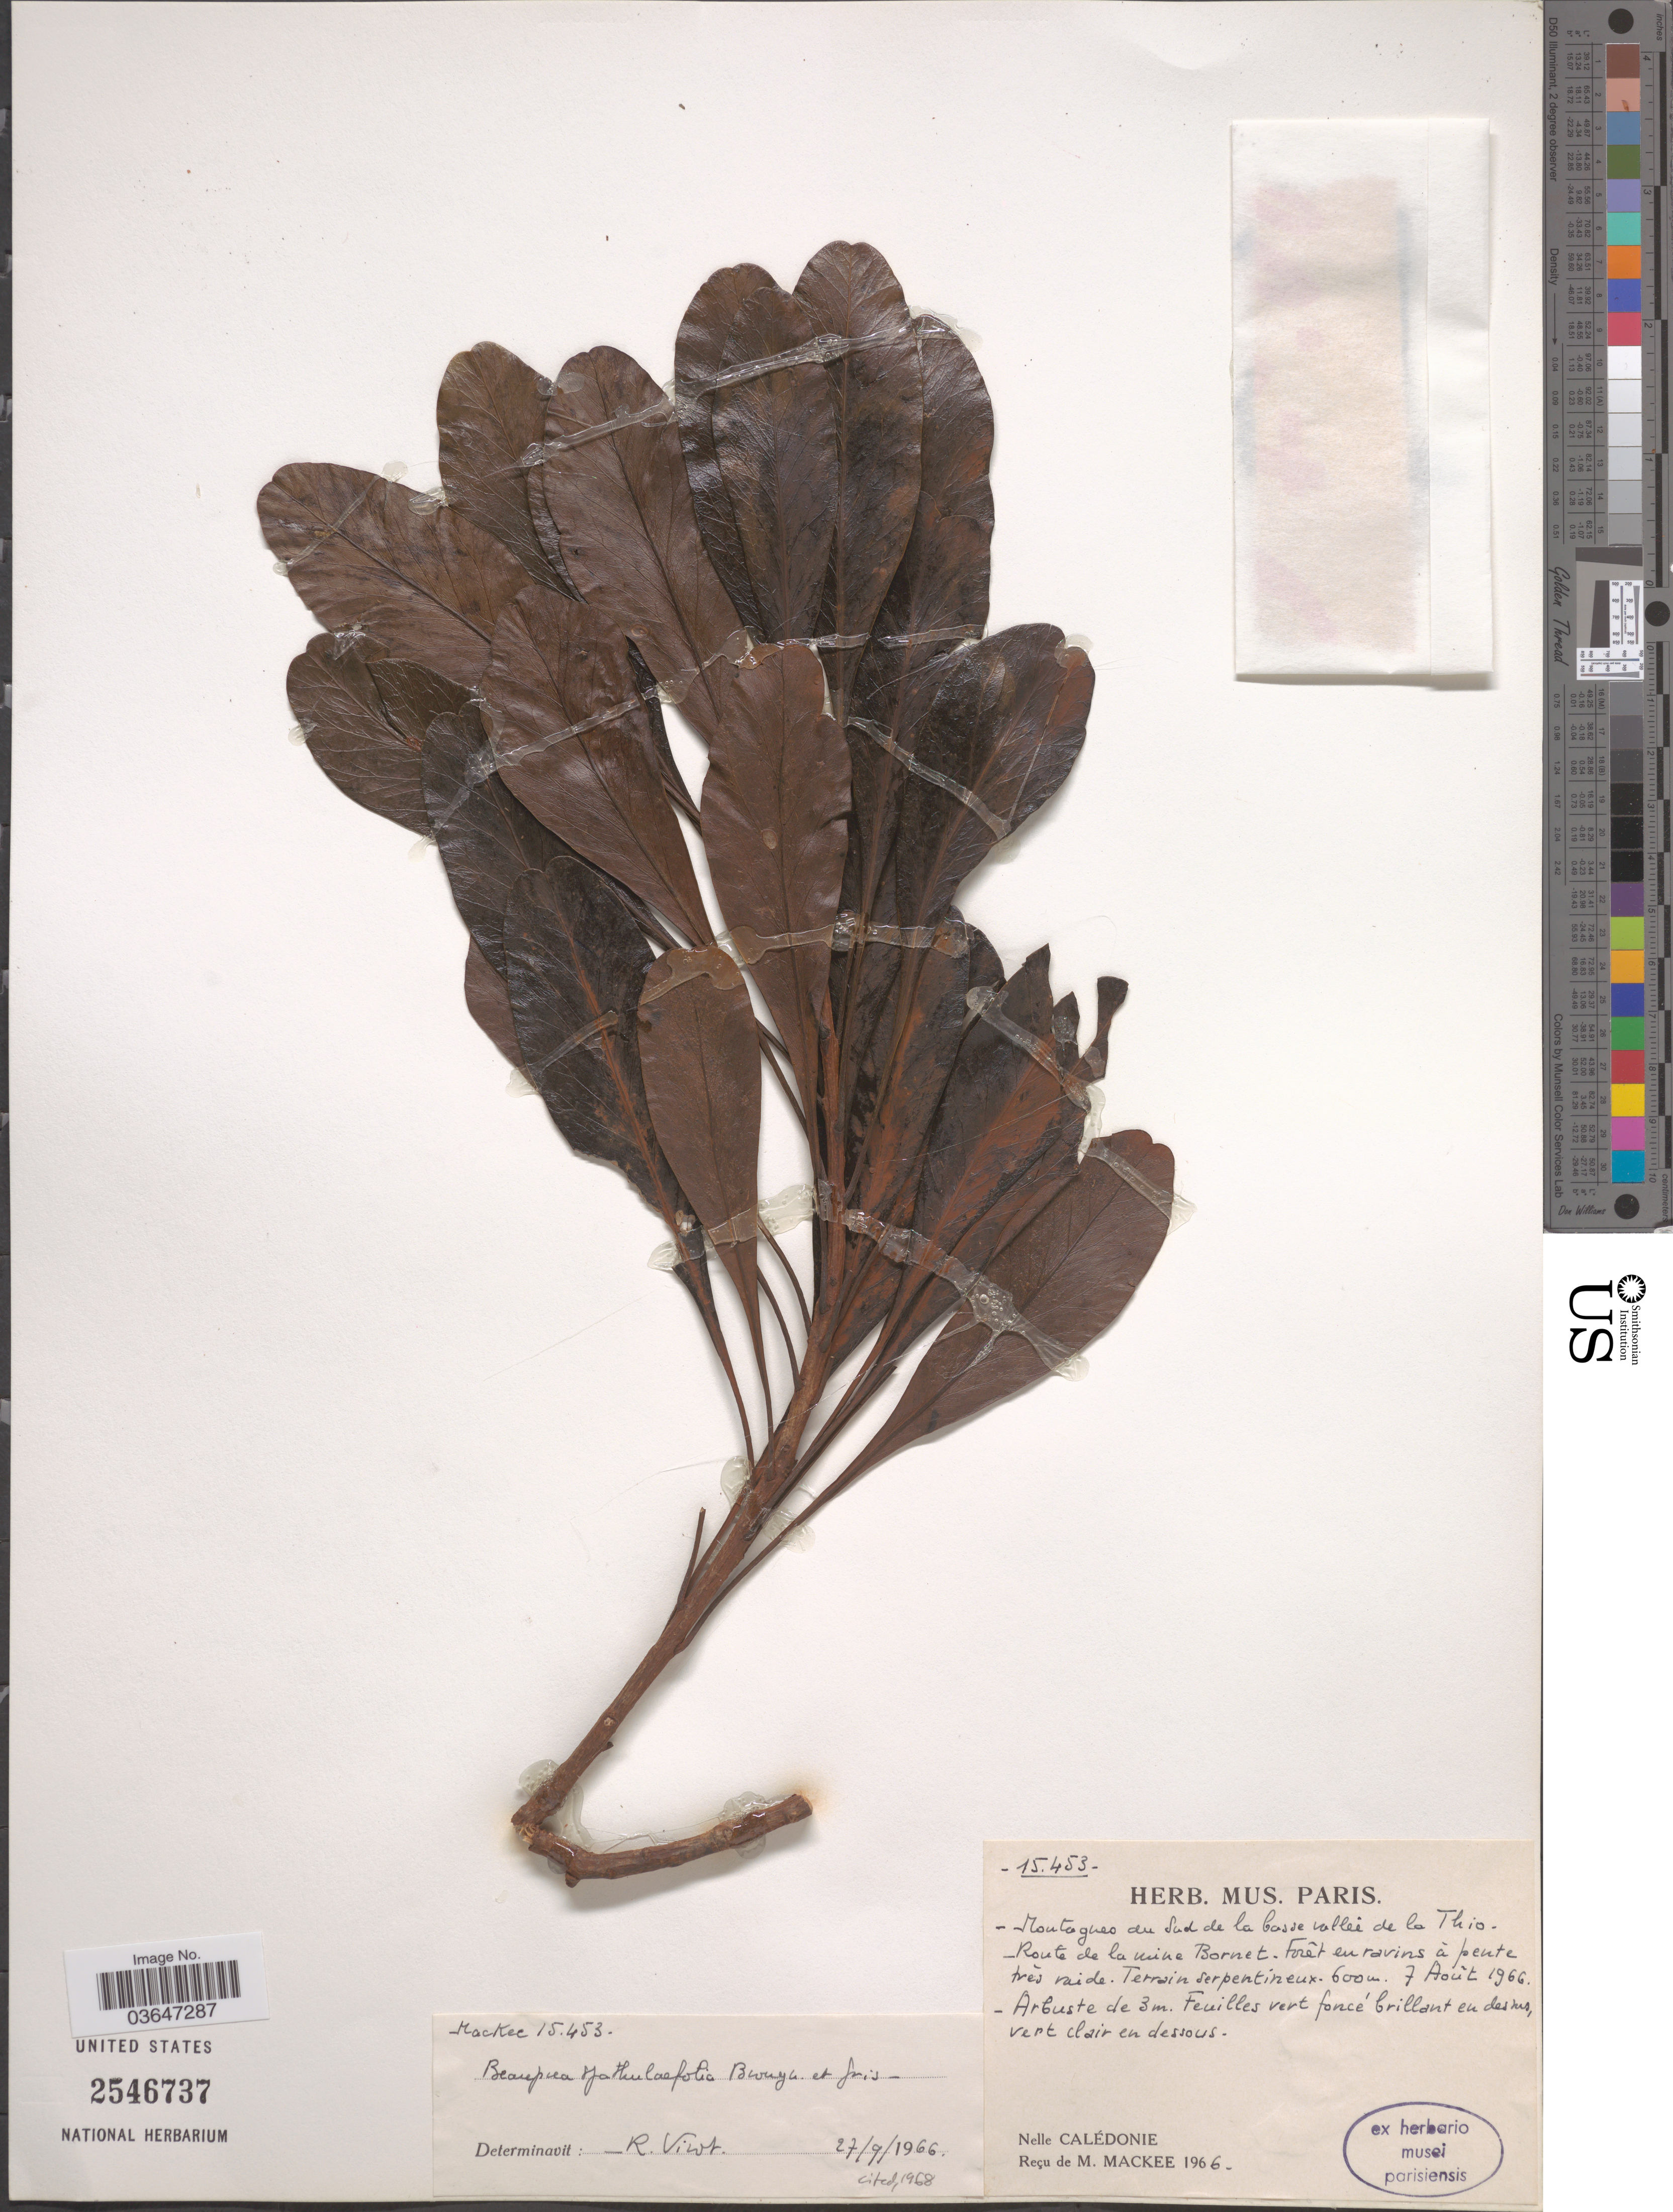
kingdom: Plantae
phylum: Tracheophyta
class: Magnoliopsida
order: Proteales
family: Proteaceae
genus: Beauprea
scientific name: Beauprea spathulifolia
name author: Brongn. & Gris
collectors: M. Mackee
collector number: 15453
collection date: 1966-08-07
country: New Caledonia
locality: Montagnes du Sud de la bosse vallée de la Thio. Route de la ruine Bournet.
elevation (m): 600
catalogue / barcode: US 2546737